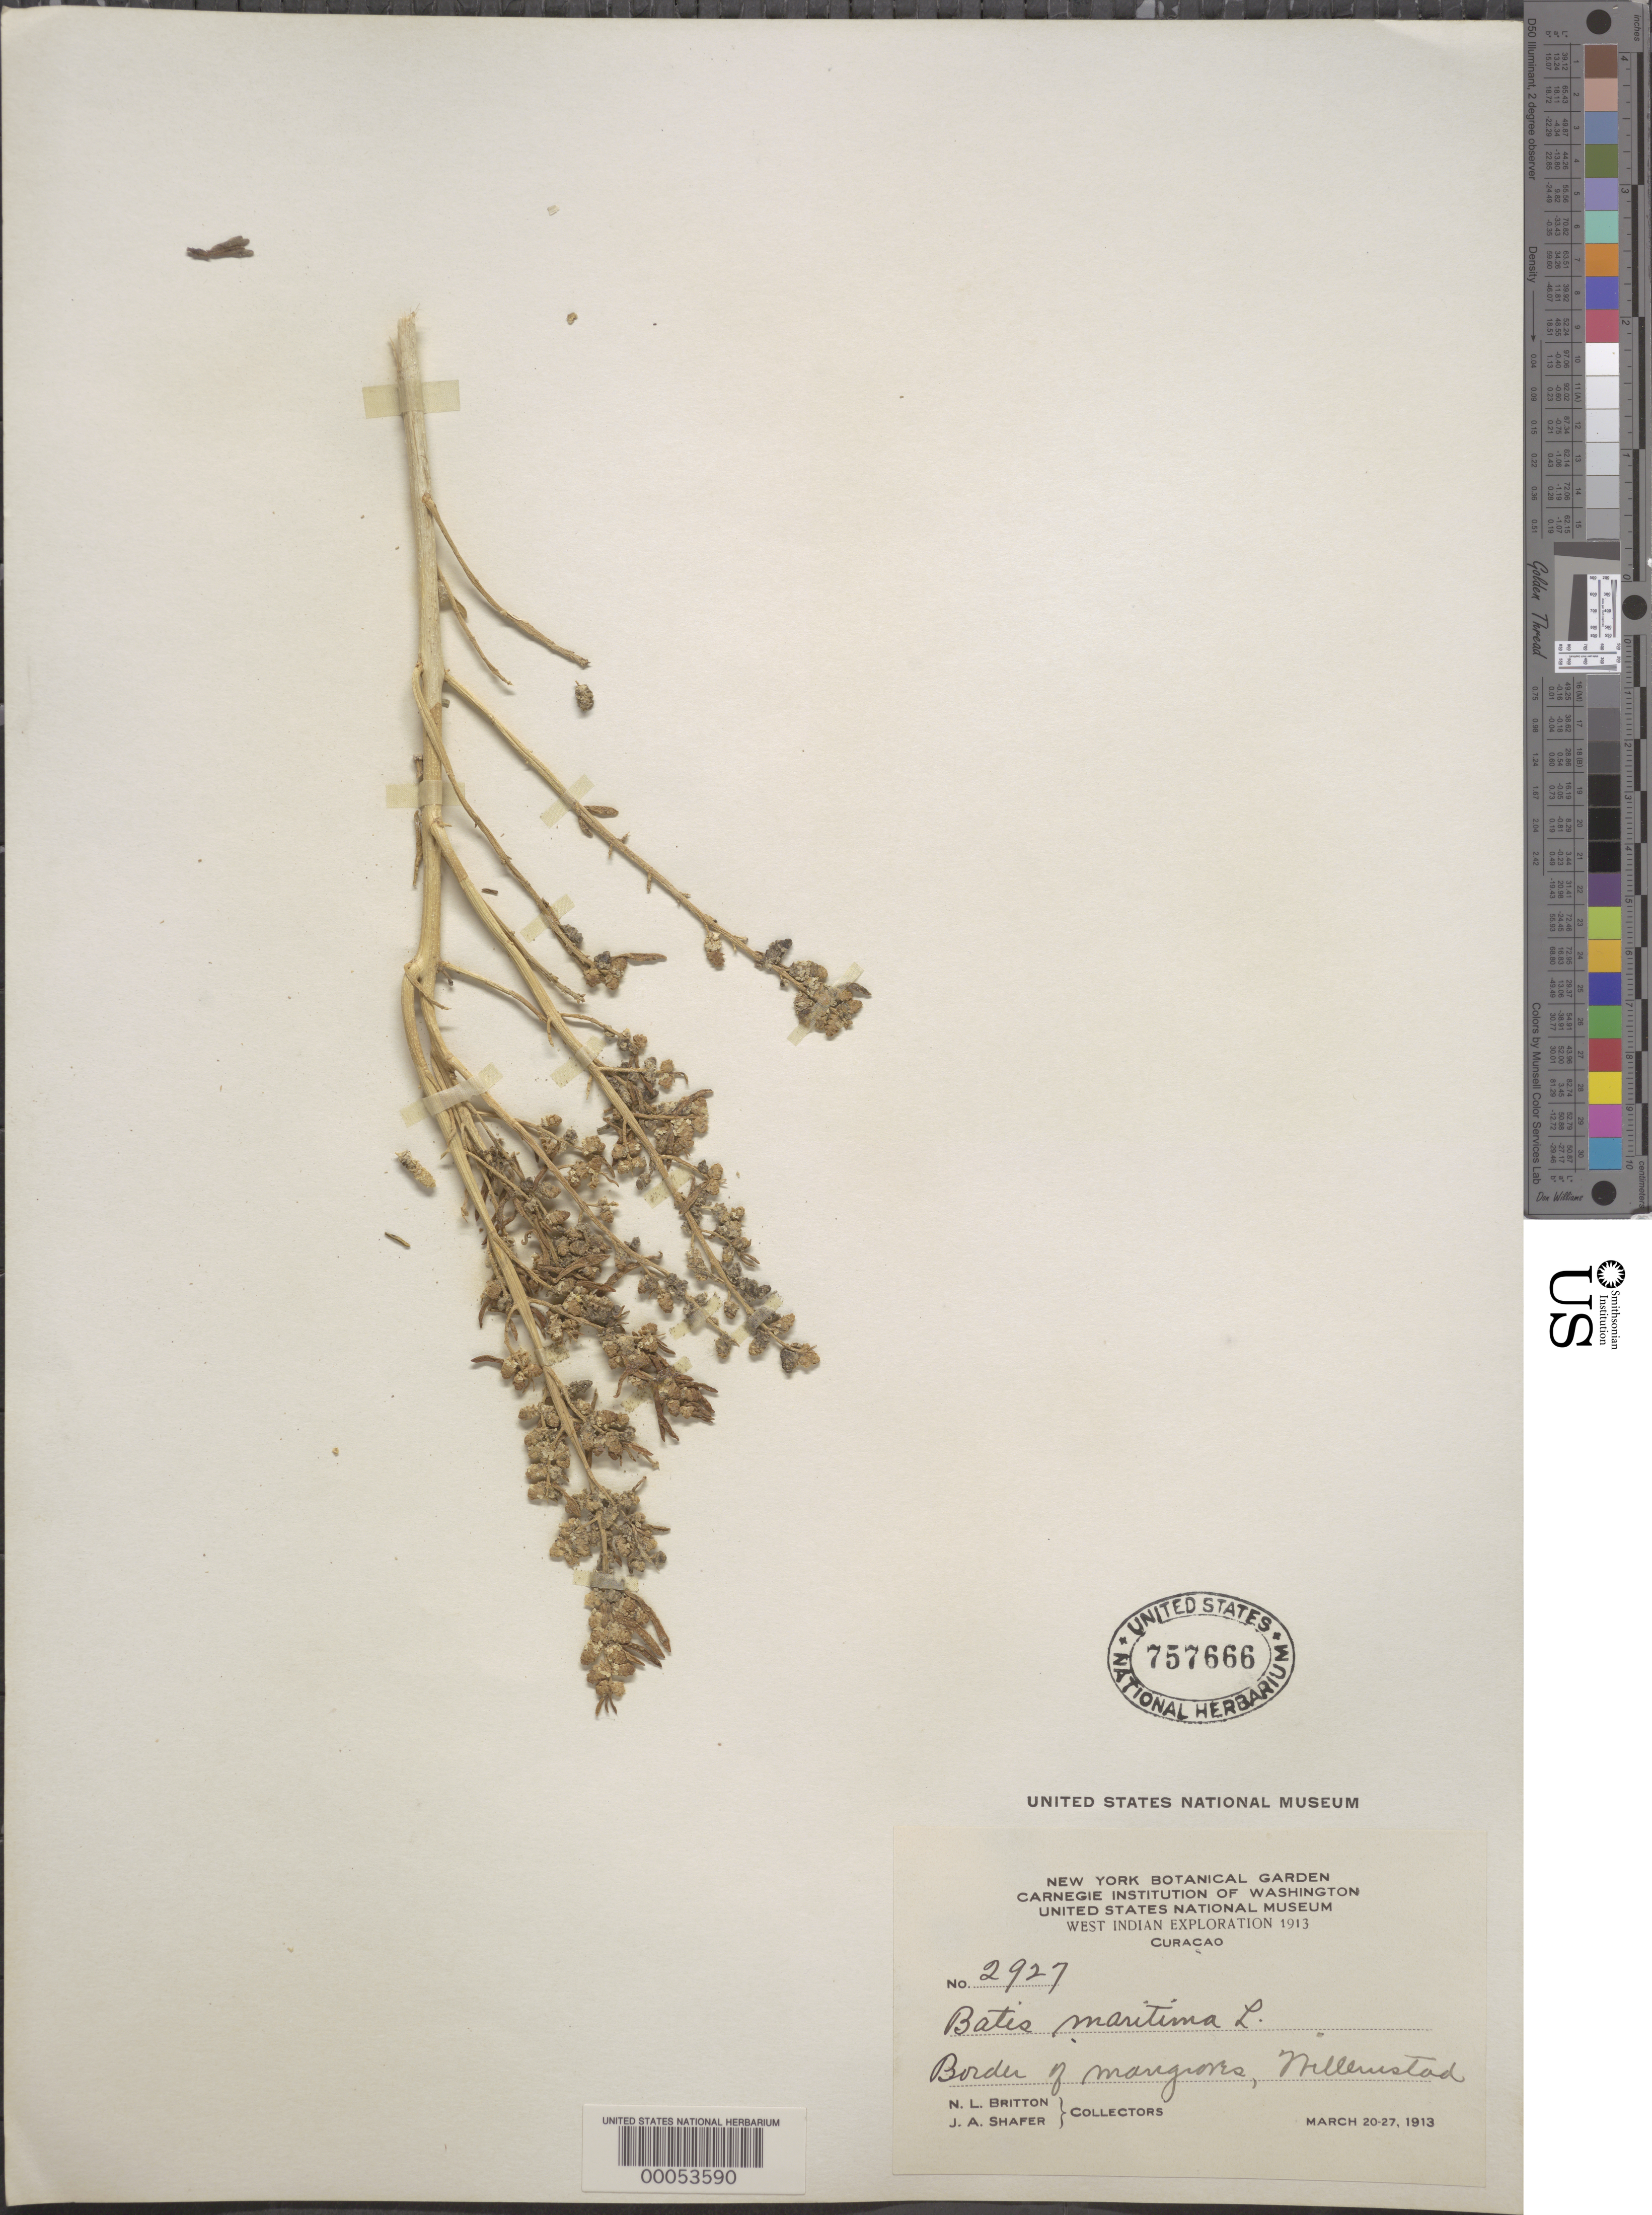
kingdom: Plantae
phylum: Tracheophyta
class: Magnoliopsida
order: Brassicales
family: Bataceae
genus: Batis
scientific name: Batis maritima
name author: L.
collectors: N. Britton & J. A. Shafer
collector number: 2927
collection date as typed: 20 Mar 1913 to 27 Mar 1913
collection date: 1913-03-20/1913-03-27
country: Curaçao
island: Curaçao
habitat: Border of mangroves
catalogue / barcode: US 757666